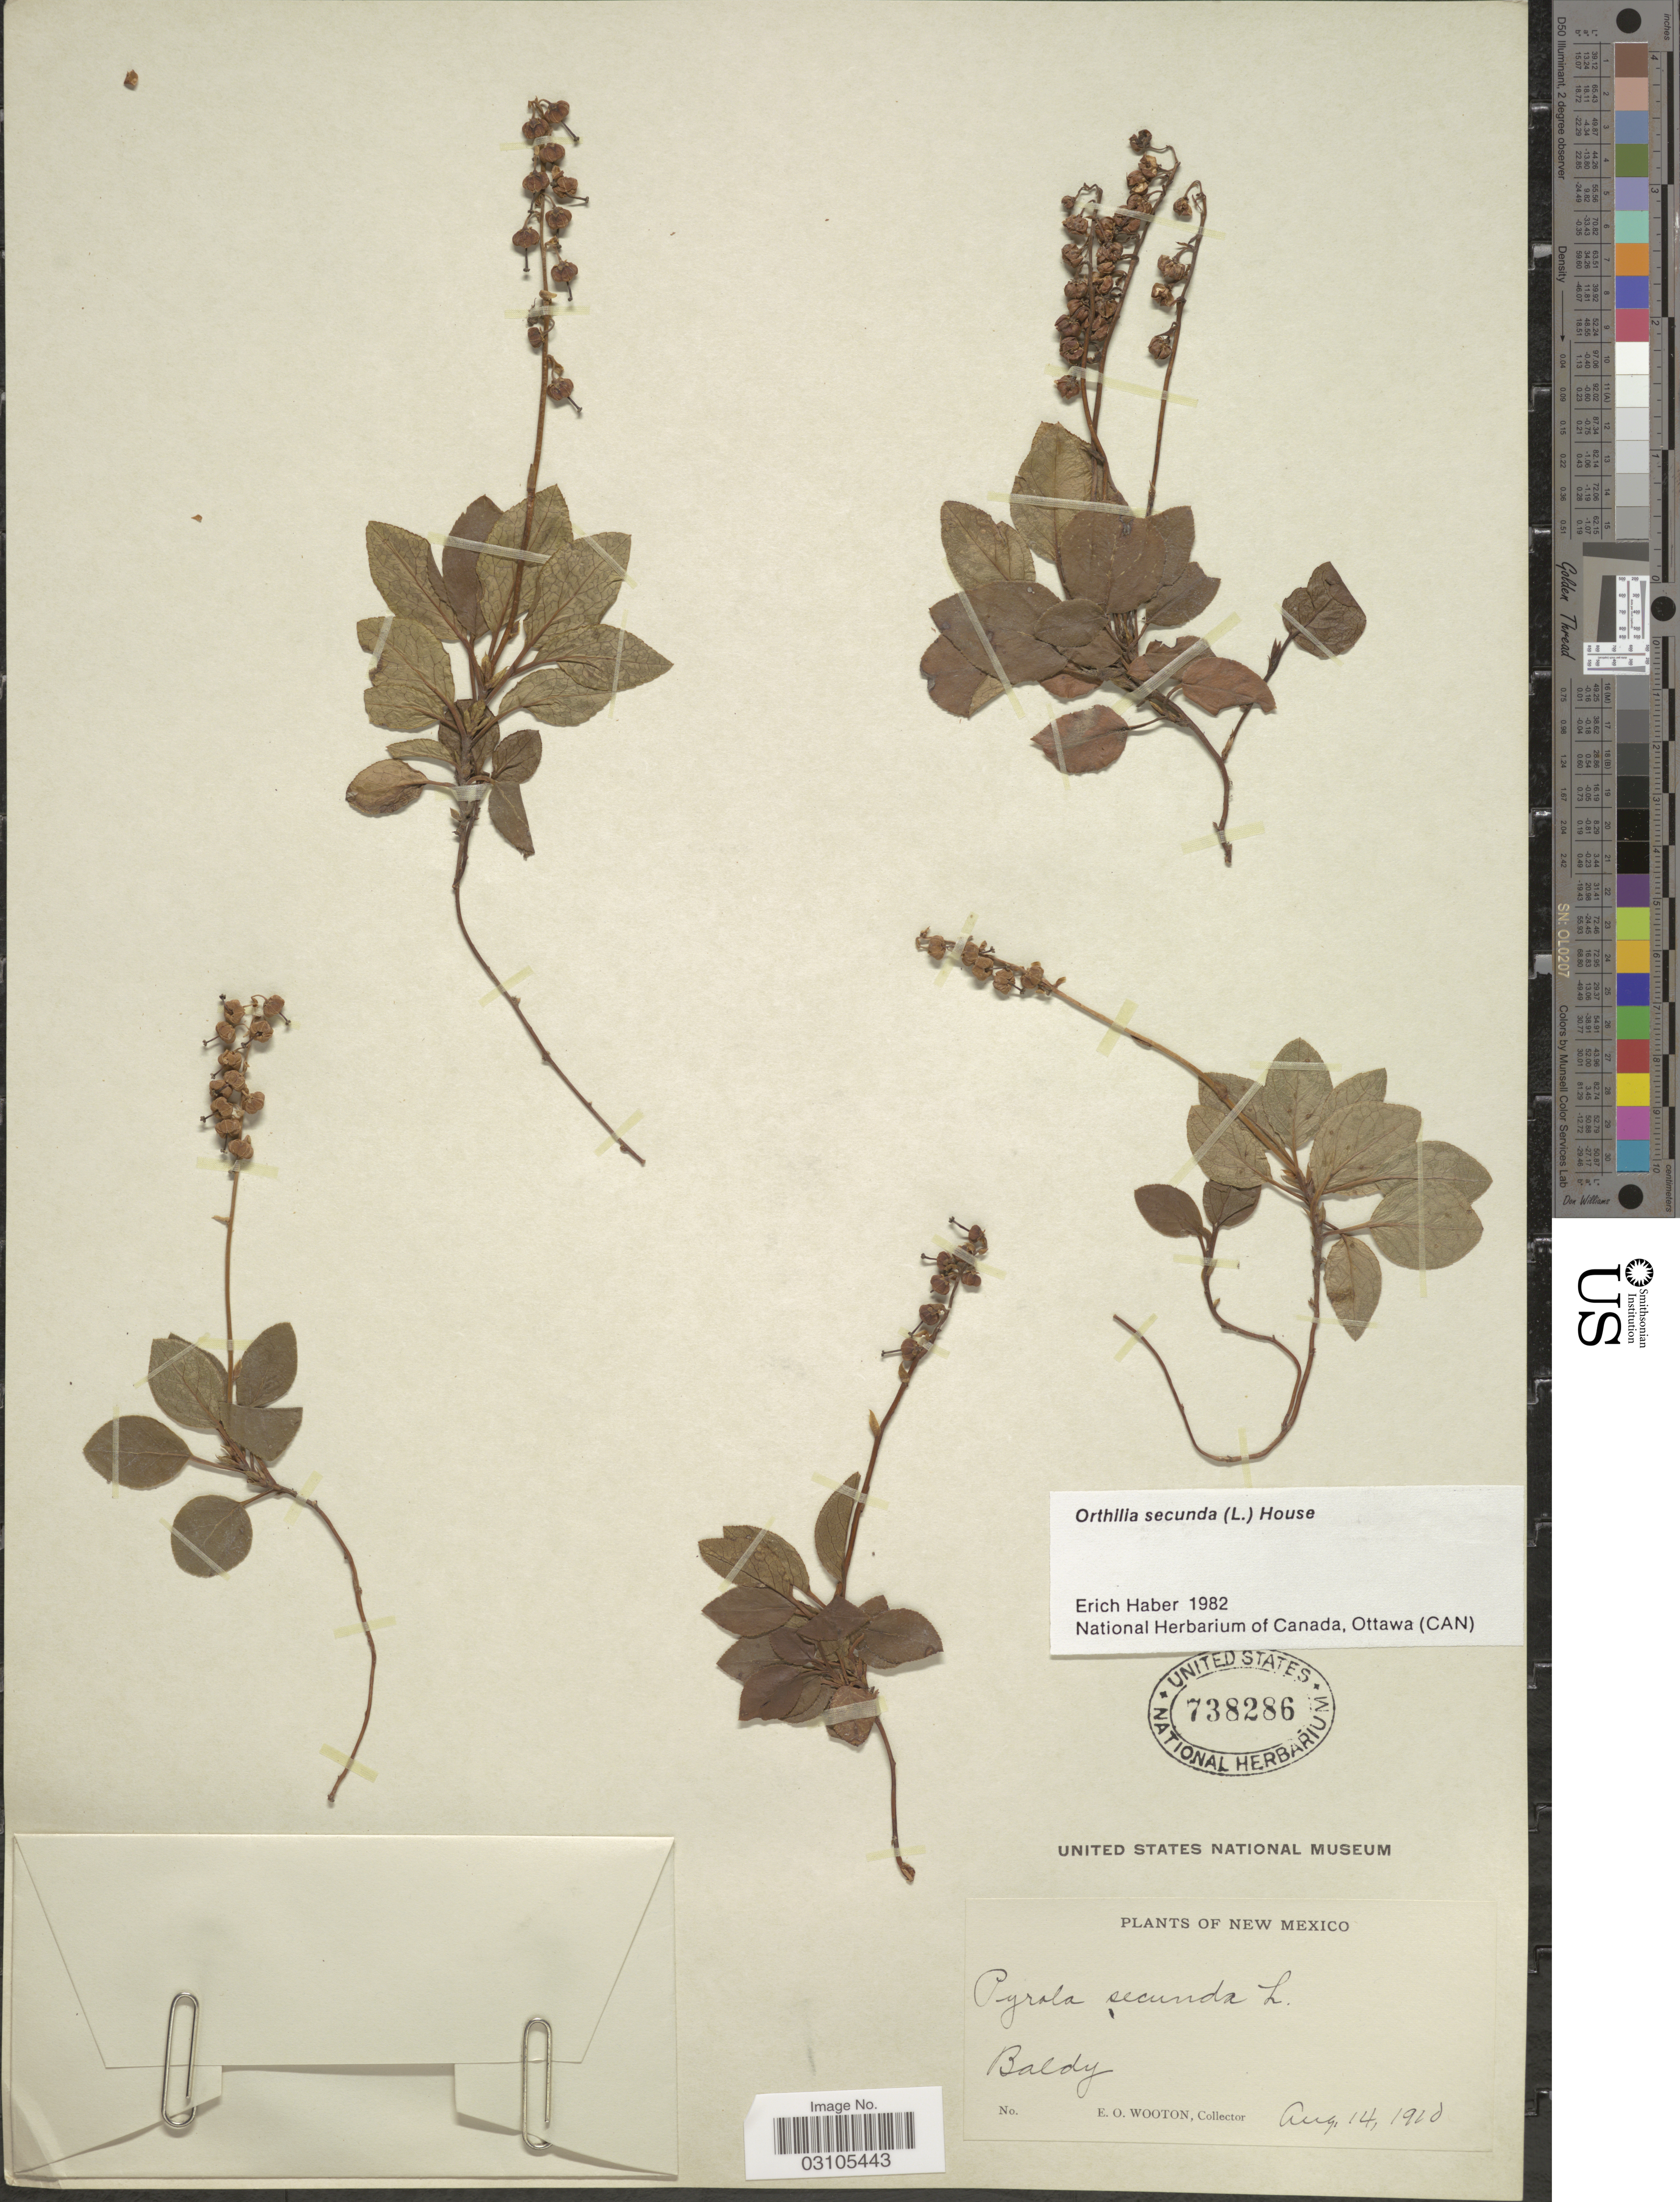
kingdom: Plantae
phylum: Tracheophyta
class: Magnoliopsida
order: Ericales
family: Ericaceae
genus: Orthilia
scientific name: Orthilia secunda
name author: (L.) House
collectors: E. O. Wooton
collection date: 1910-08-14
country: United States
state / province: New Mexico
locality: Baldy.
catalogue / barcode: US 738286